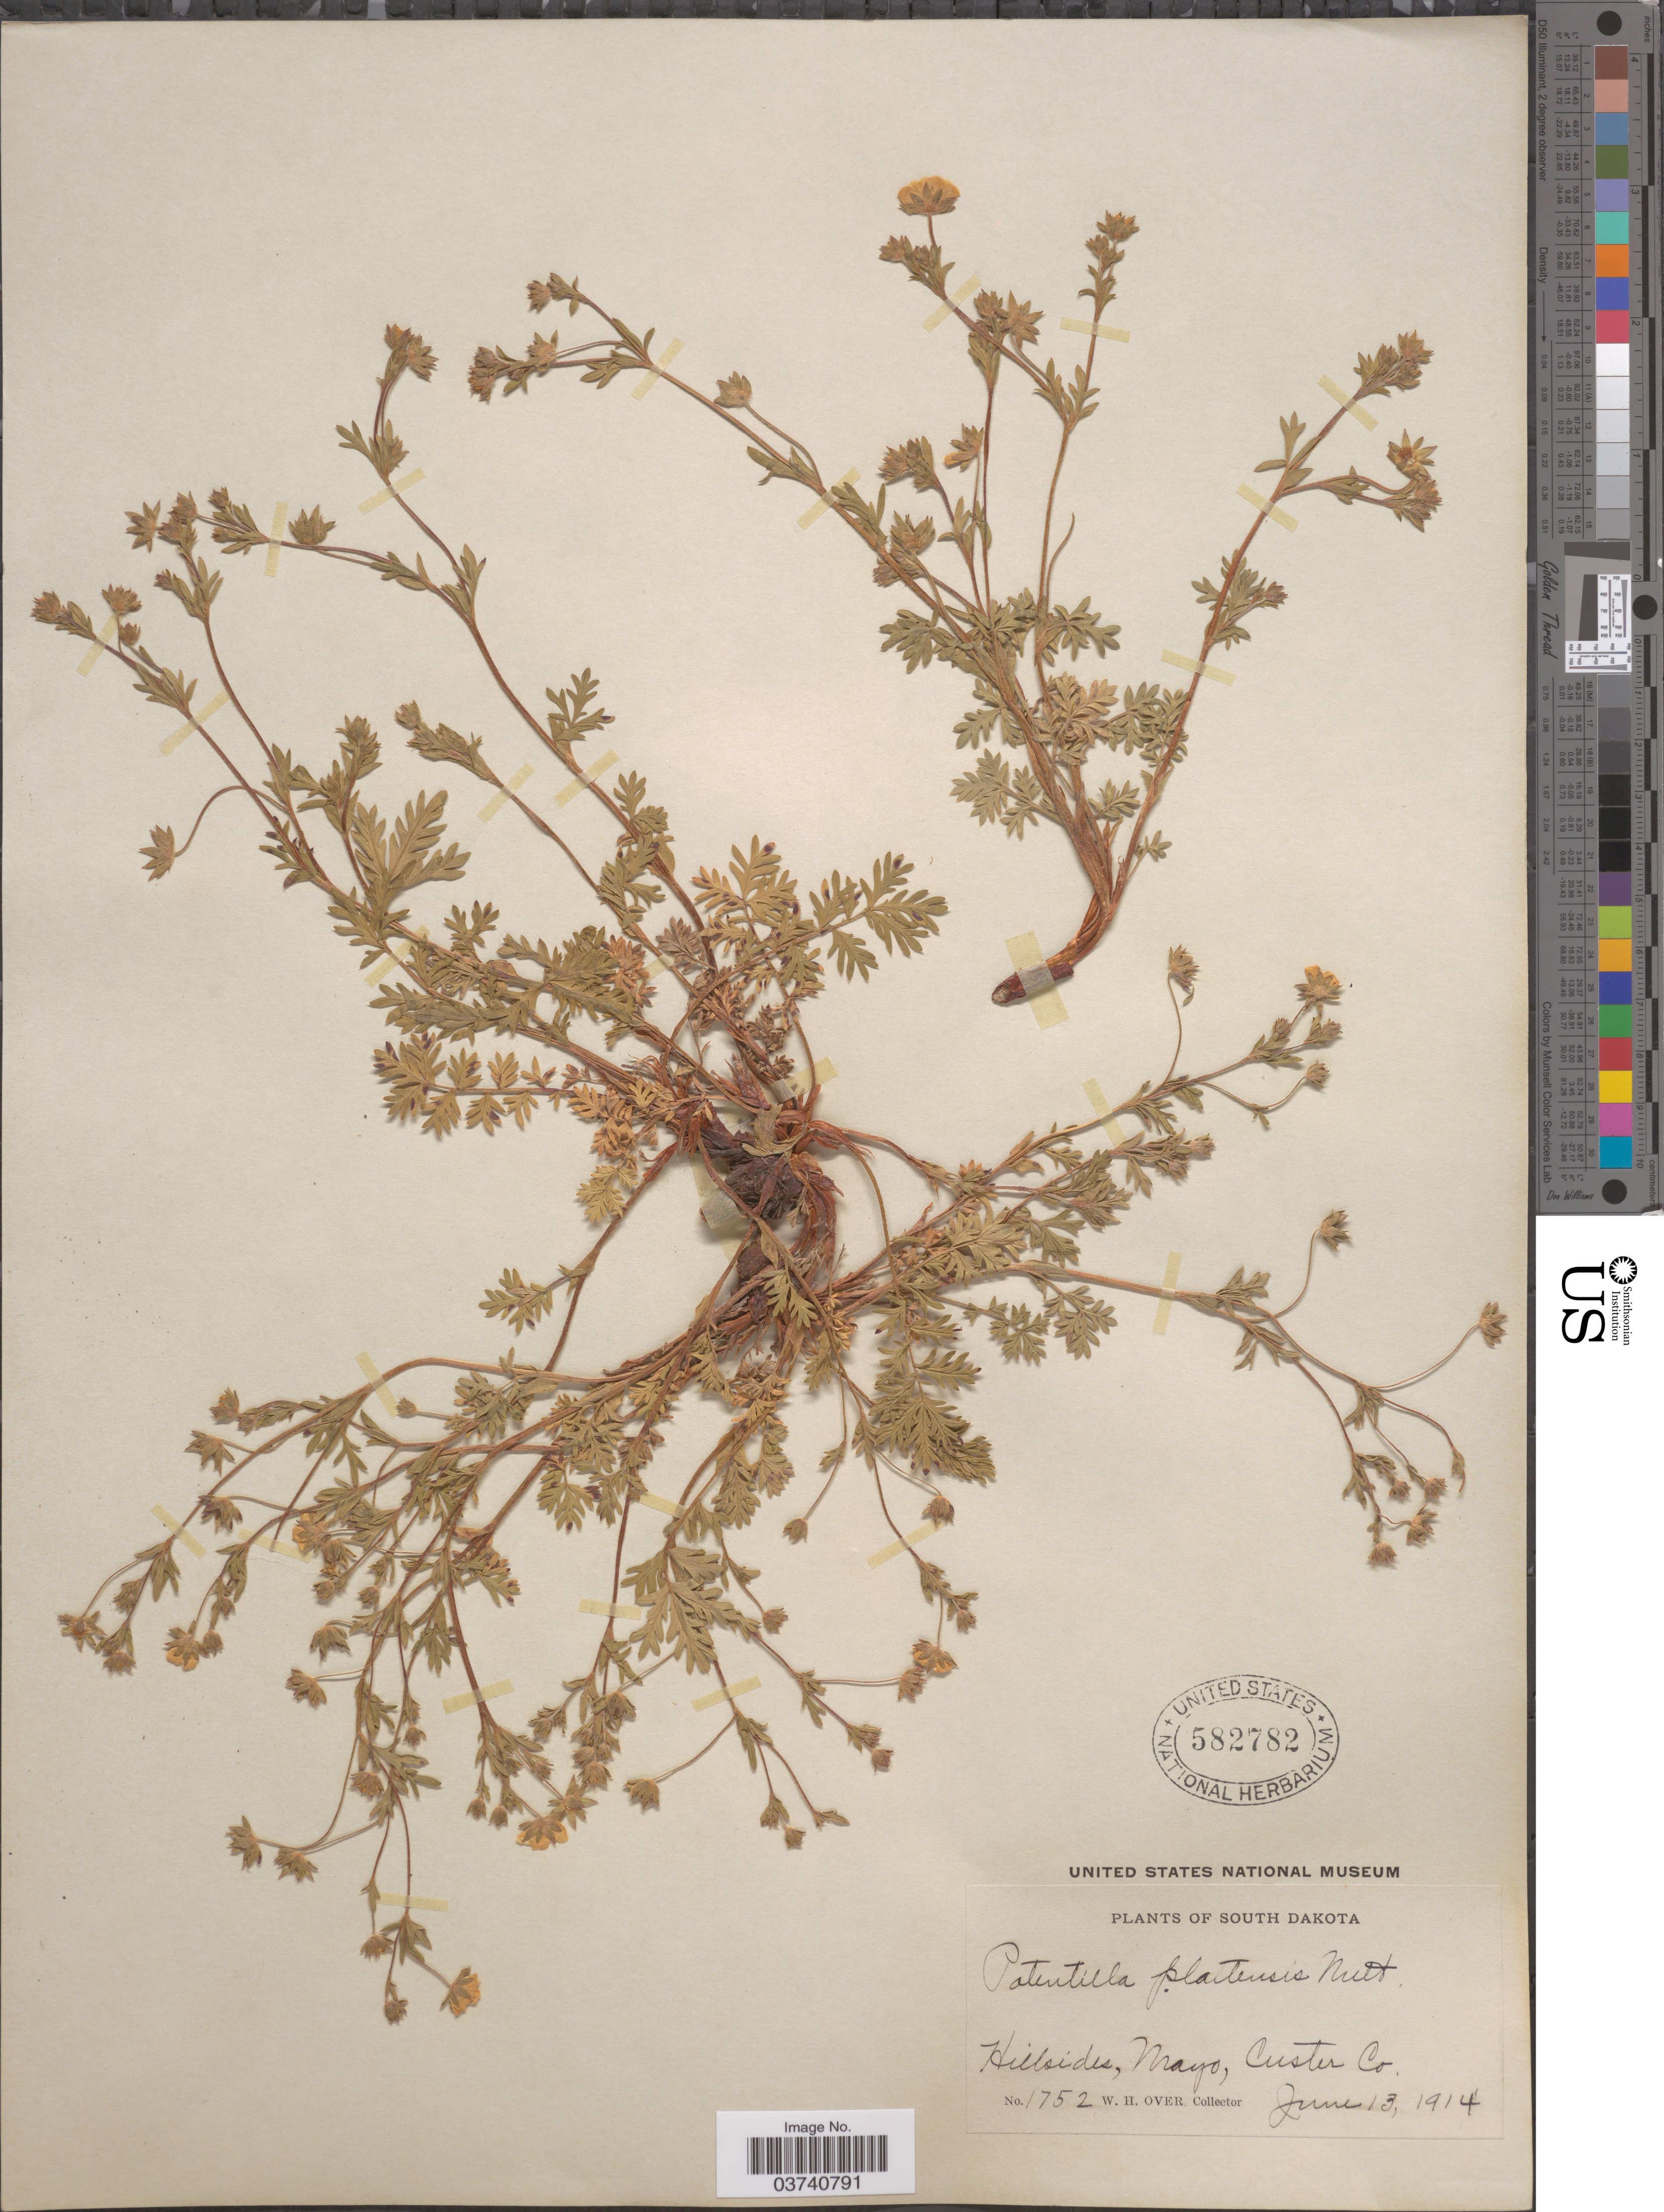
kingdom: Plantae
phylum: Tracheophyta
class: Magnoliopsida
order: Rosales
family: Rosaceae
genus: Potentilla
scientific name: Potentilla plattensis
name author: Nutt.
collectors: W. Over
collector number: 1752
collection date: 1914-06-13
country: United States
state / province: South Dakota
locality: Hillsides, Mayo, Custer Co.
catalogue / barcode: US 582782